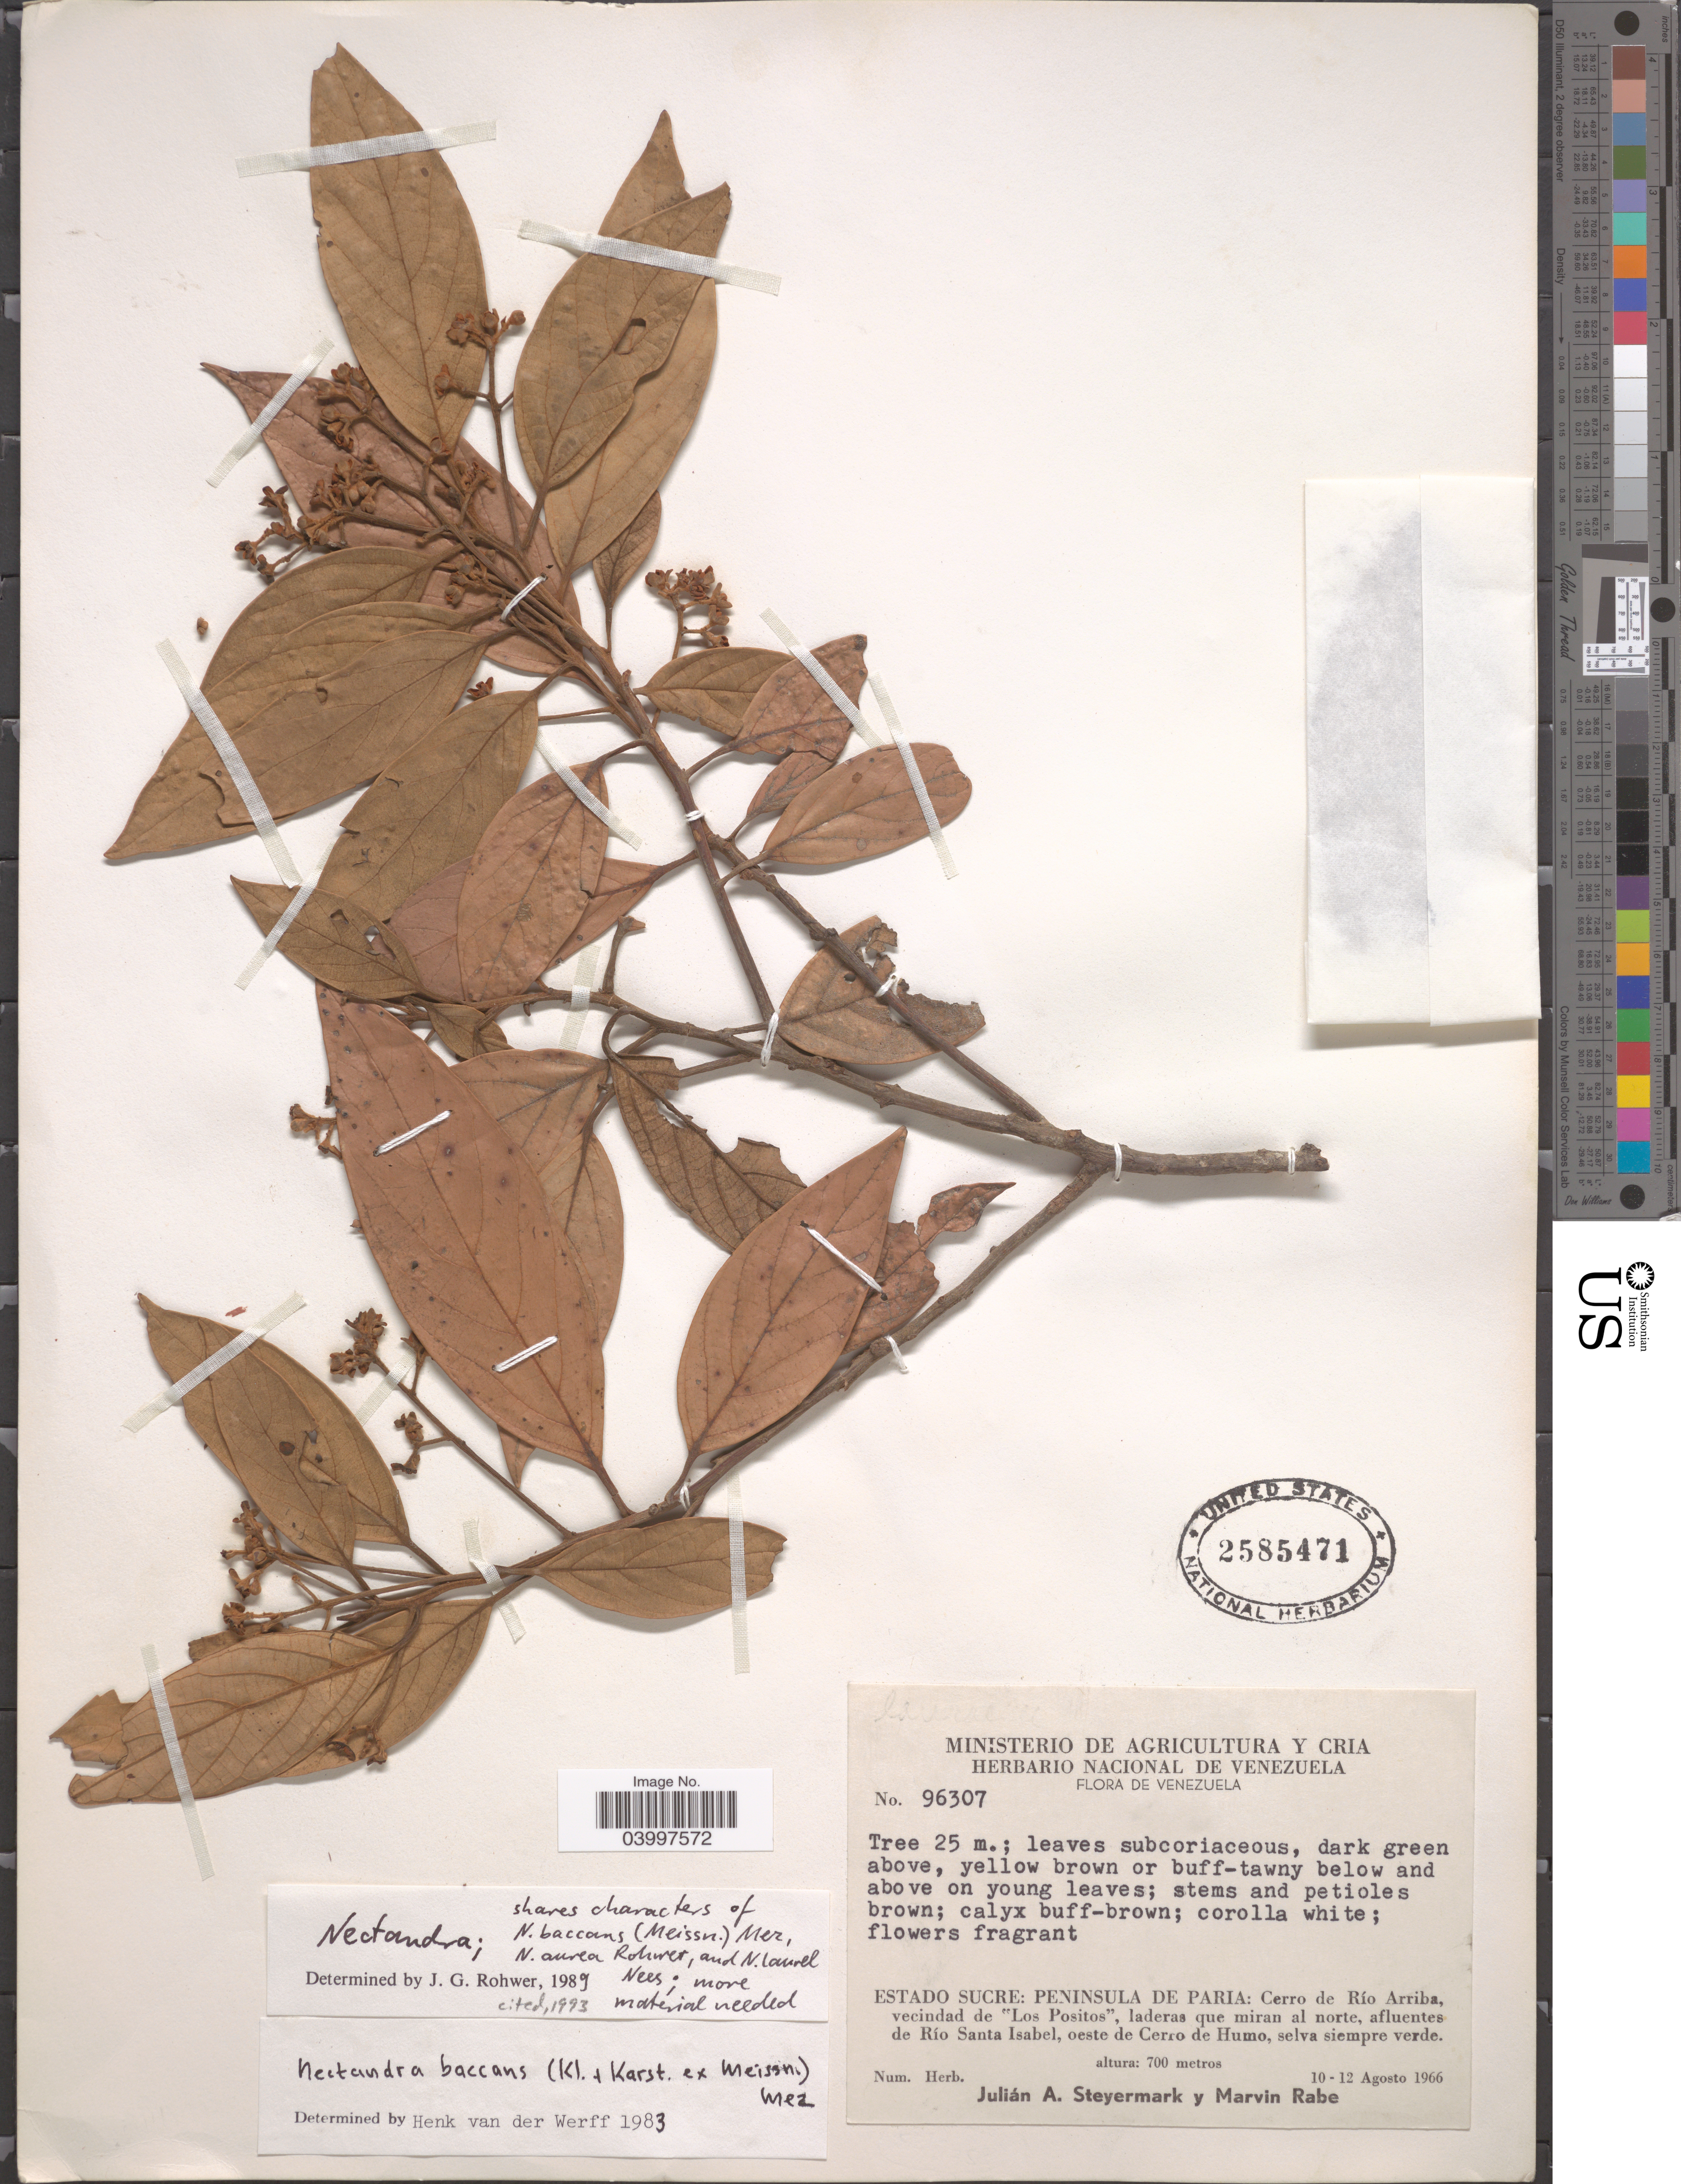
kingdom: Plantae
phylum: Tracheophyta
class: Magnoliopsida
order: Laurales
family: Lauraceae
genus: Nectandra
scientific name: Nectandra aurea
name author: Rohwer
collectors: J. Steyermark & M. Rabe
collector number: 96307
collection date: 1966-08-10/1966-08-12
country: Venezuela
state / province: Sucre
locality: Peninsula de Paria: Cerro de Río Arriba, vecindad de "Los Positos", laderas que miran al norte, afluentes de Río Santa Isabel, oeste de Cerro de Humo, selva siempre verde.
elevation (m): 700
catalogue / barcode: US 2585471